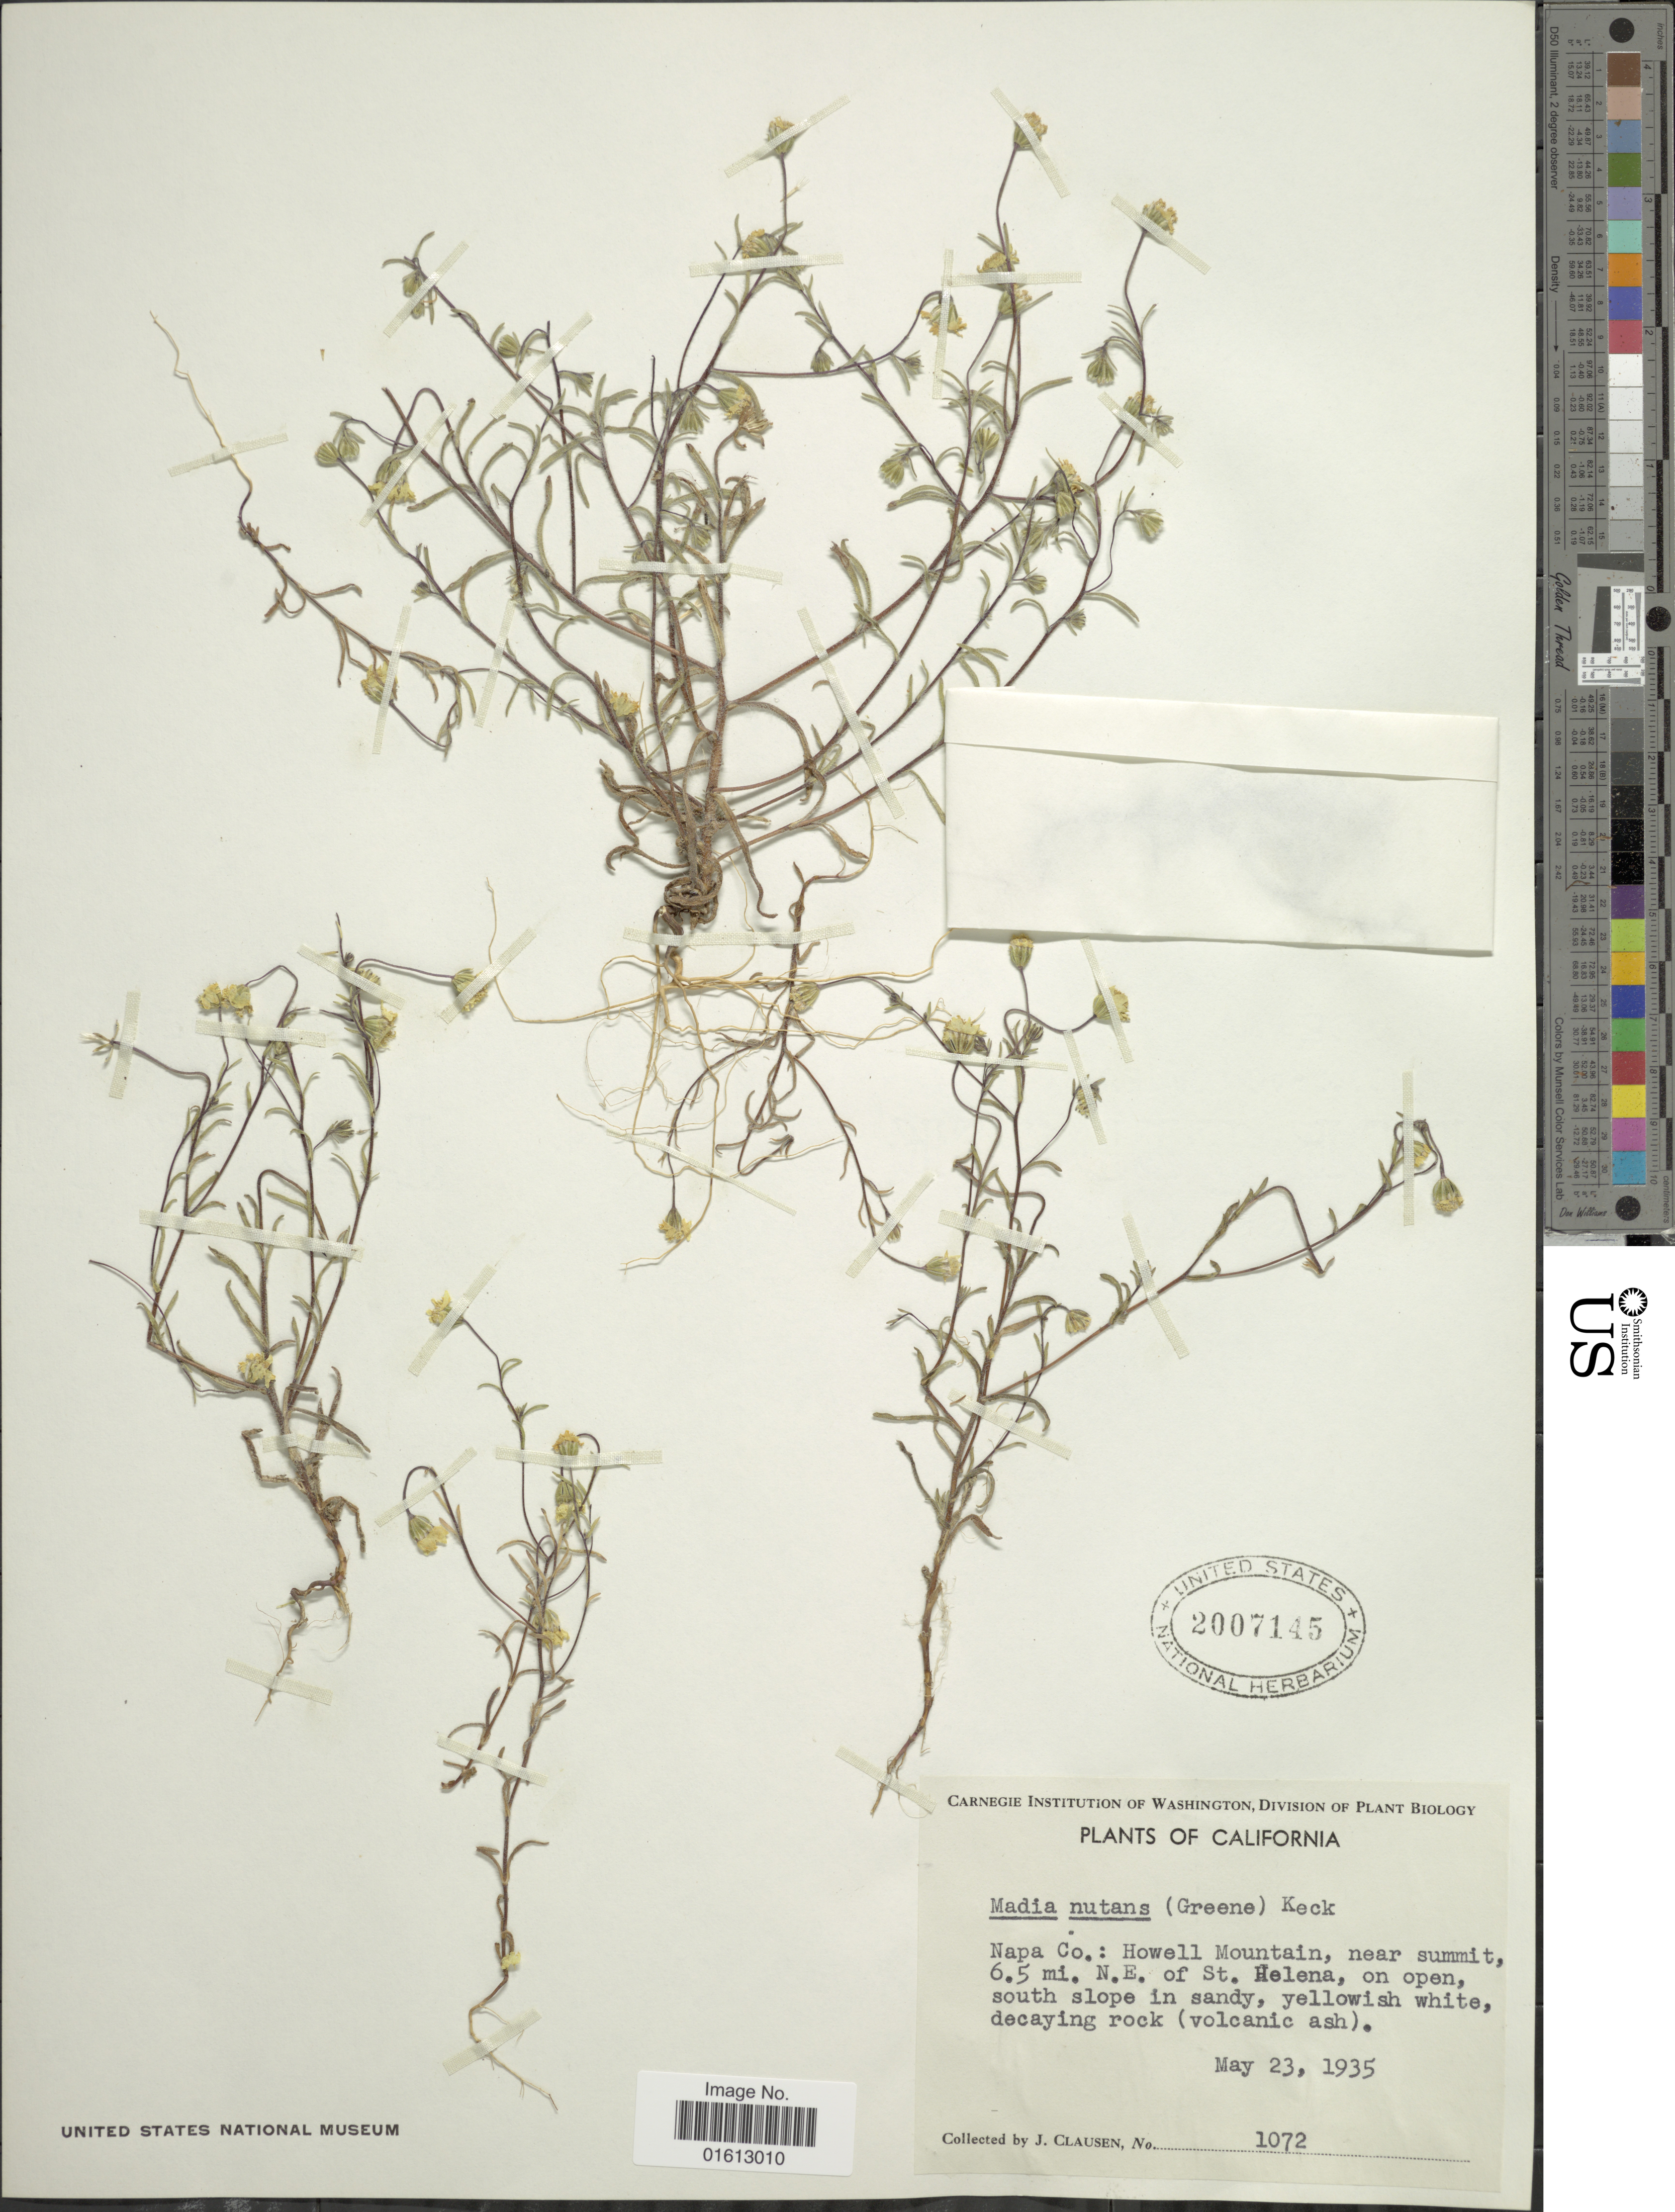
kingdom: Plantae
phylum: Tracheophyta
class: Magnoliopsida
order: Asterales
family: Asteraceae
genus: Madia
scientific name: Madia nutans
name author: (Greene) D.D. Keck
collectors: J. Clausen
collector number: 1072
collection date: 1935-05-23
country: United States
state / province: California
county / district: Napa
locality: California, Napa Co.: Howell Mountain, near summit, 6.5 mi. N.E. of St. Helena, on open, south slope in sandy.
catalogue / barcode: US 2007145